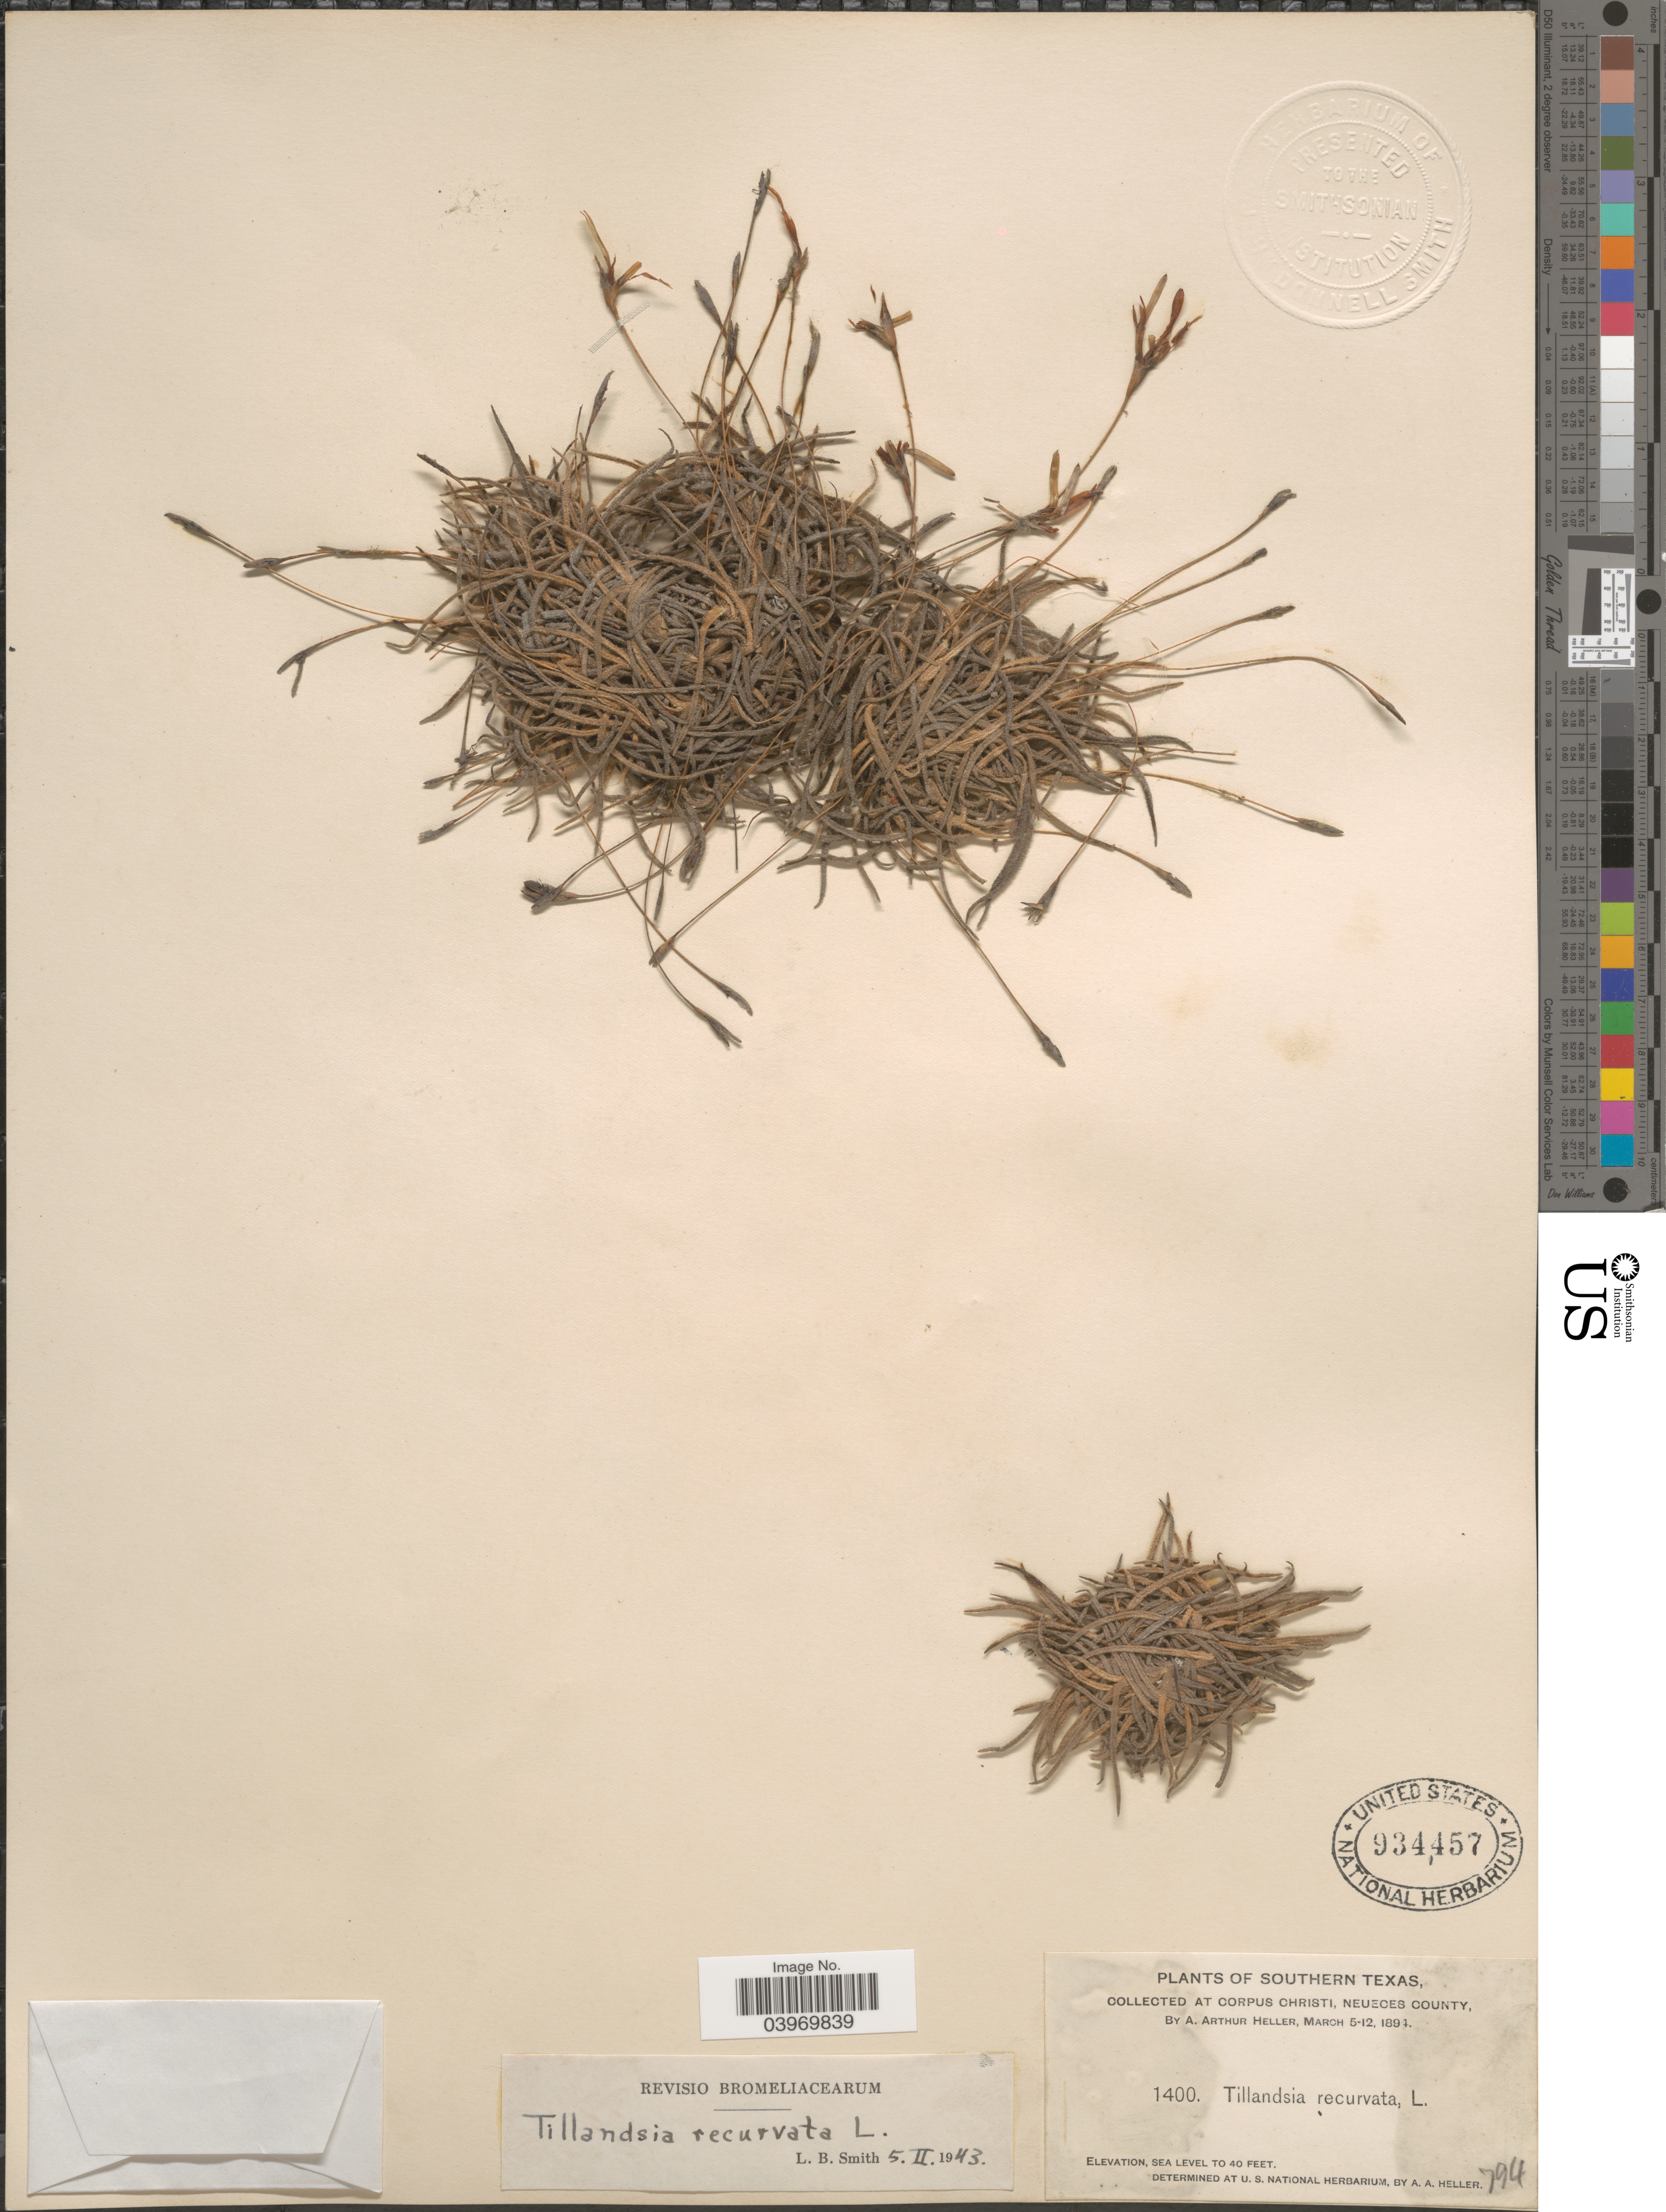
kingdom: Plantae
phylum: Tracheophyta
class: Liliopsida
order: Poales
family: Bromeliaceae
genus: Tillandsia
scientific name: Tillandsia recurvata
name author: L.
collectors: A. A. Heller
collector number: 1400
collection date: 1894-03-05/1894-03-12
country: United States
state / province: Texas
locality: Southern Texas, at Corpus Christi, Neueces County.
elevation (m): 0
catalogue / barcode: US 934457